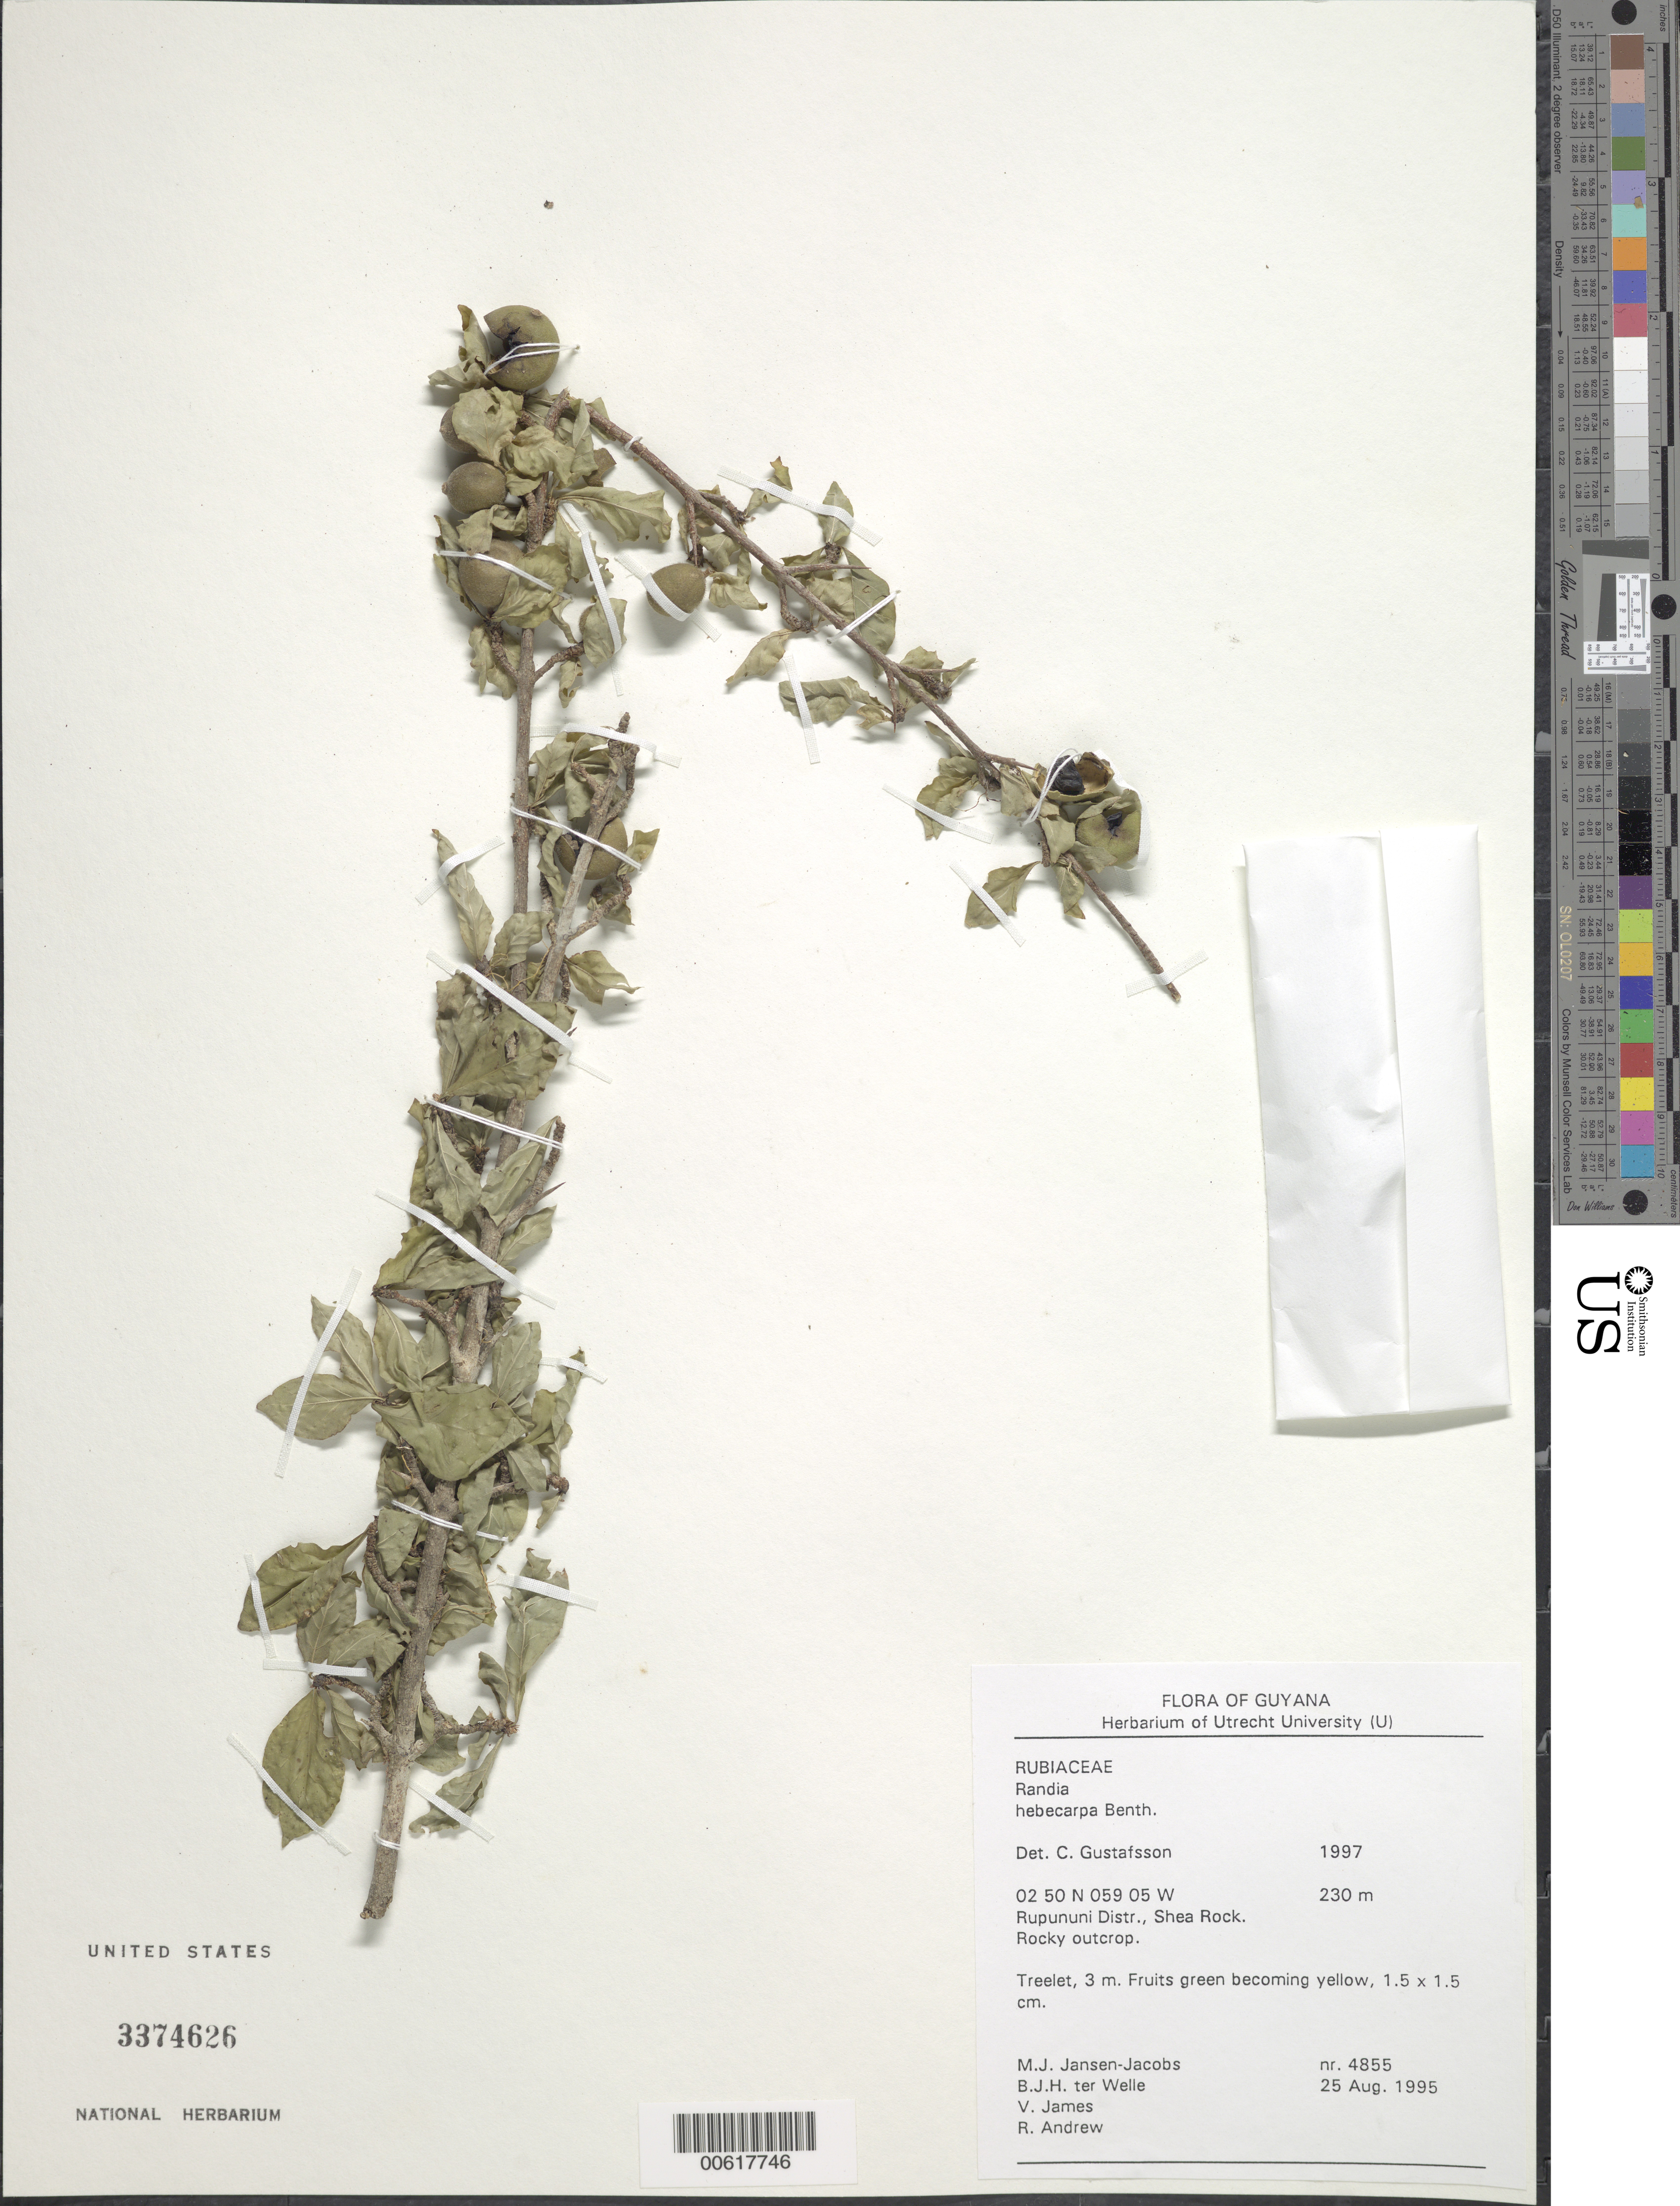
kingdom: Plantae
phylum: Tracheophyta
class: Magnoliopsida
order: Gentianales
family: Rubiaceae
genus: Randia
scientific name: Randia hebecarpa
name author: Benth.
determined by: Gustafsson, C. G. R.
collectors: M. J. Jansen-Jacobs, B. Welle, V. James & R. Andrew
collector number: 4855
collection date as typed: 25-Aug-95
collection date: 1995-08-25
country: Guyana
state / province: U. Takutu-U. Essequibo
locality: Shea Rock, Rupununi Dist.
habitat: Rocky outcrop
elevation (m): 230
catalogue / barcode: US 3374626